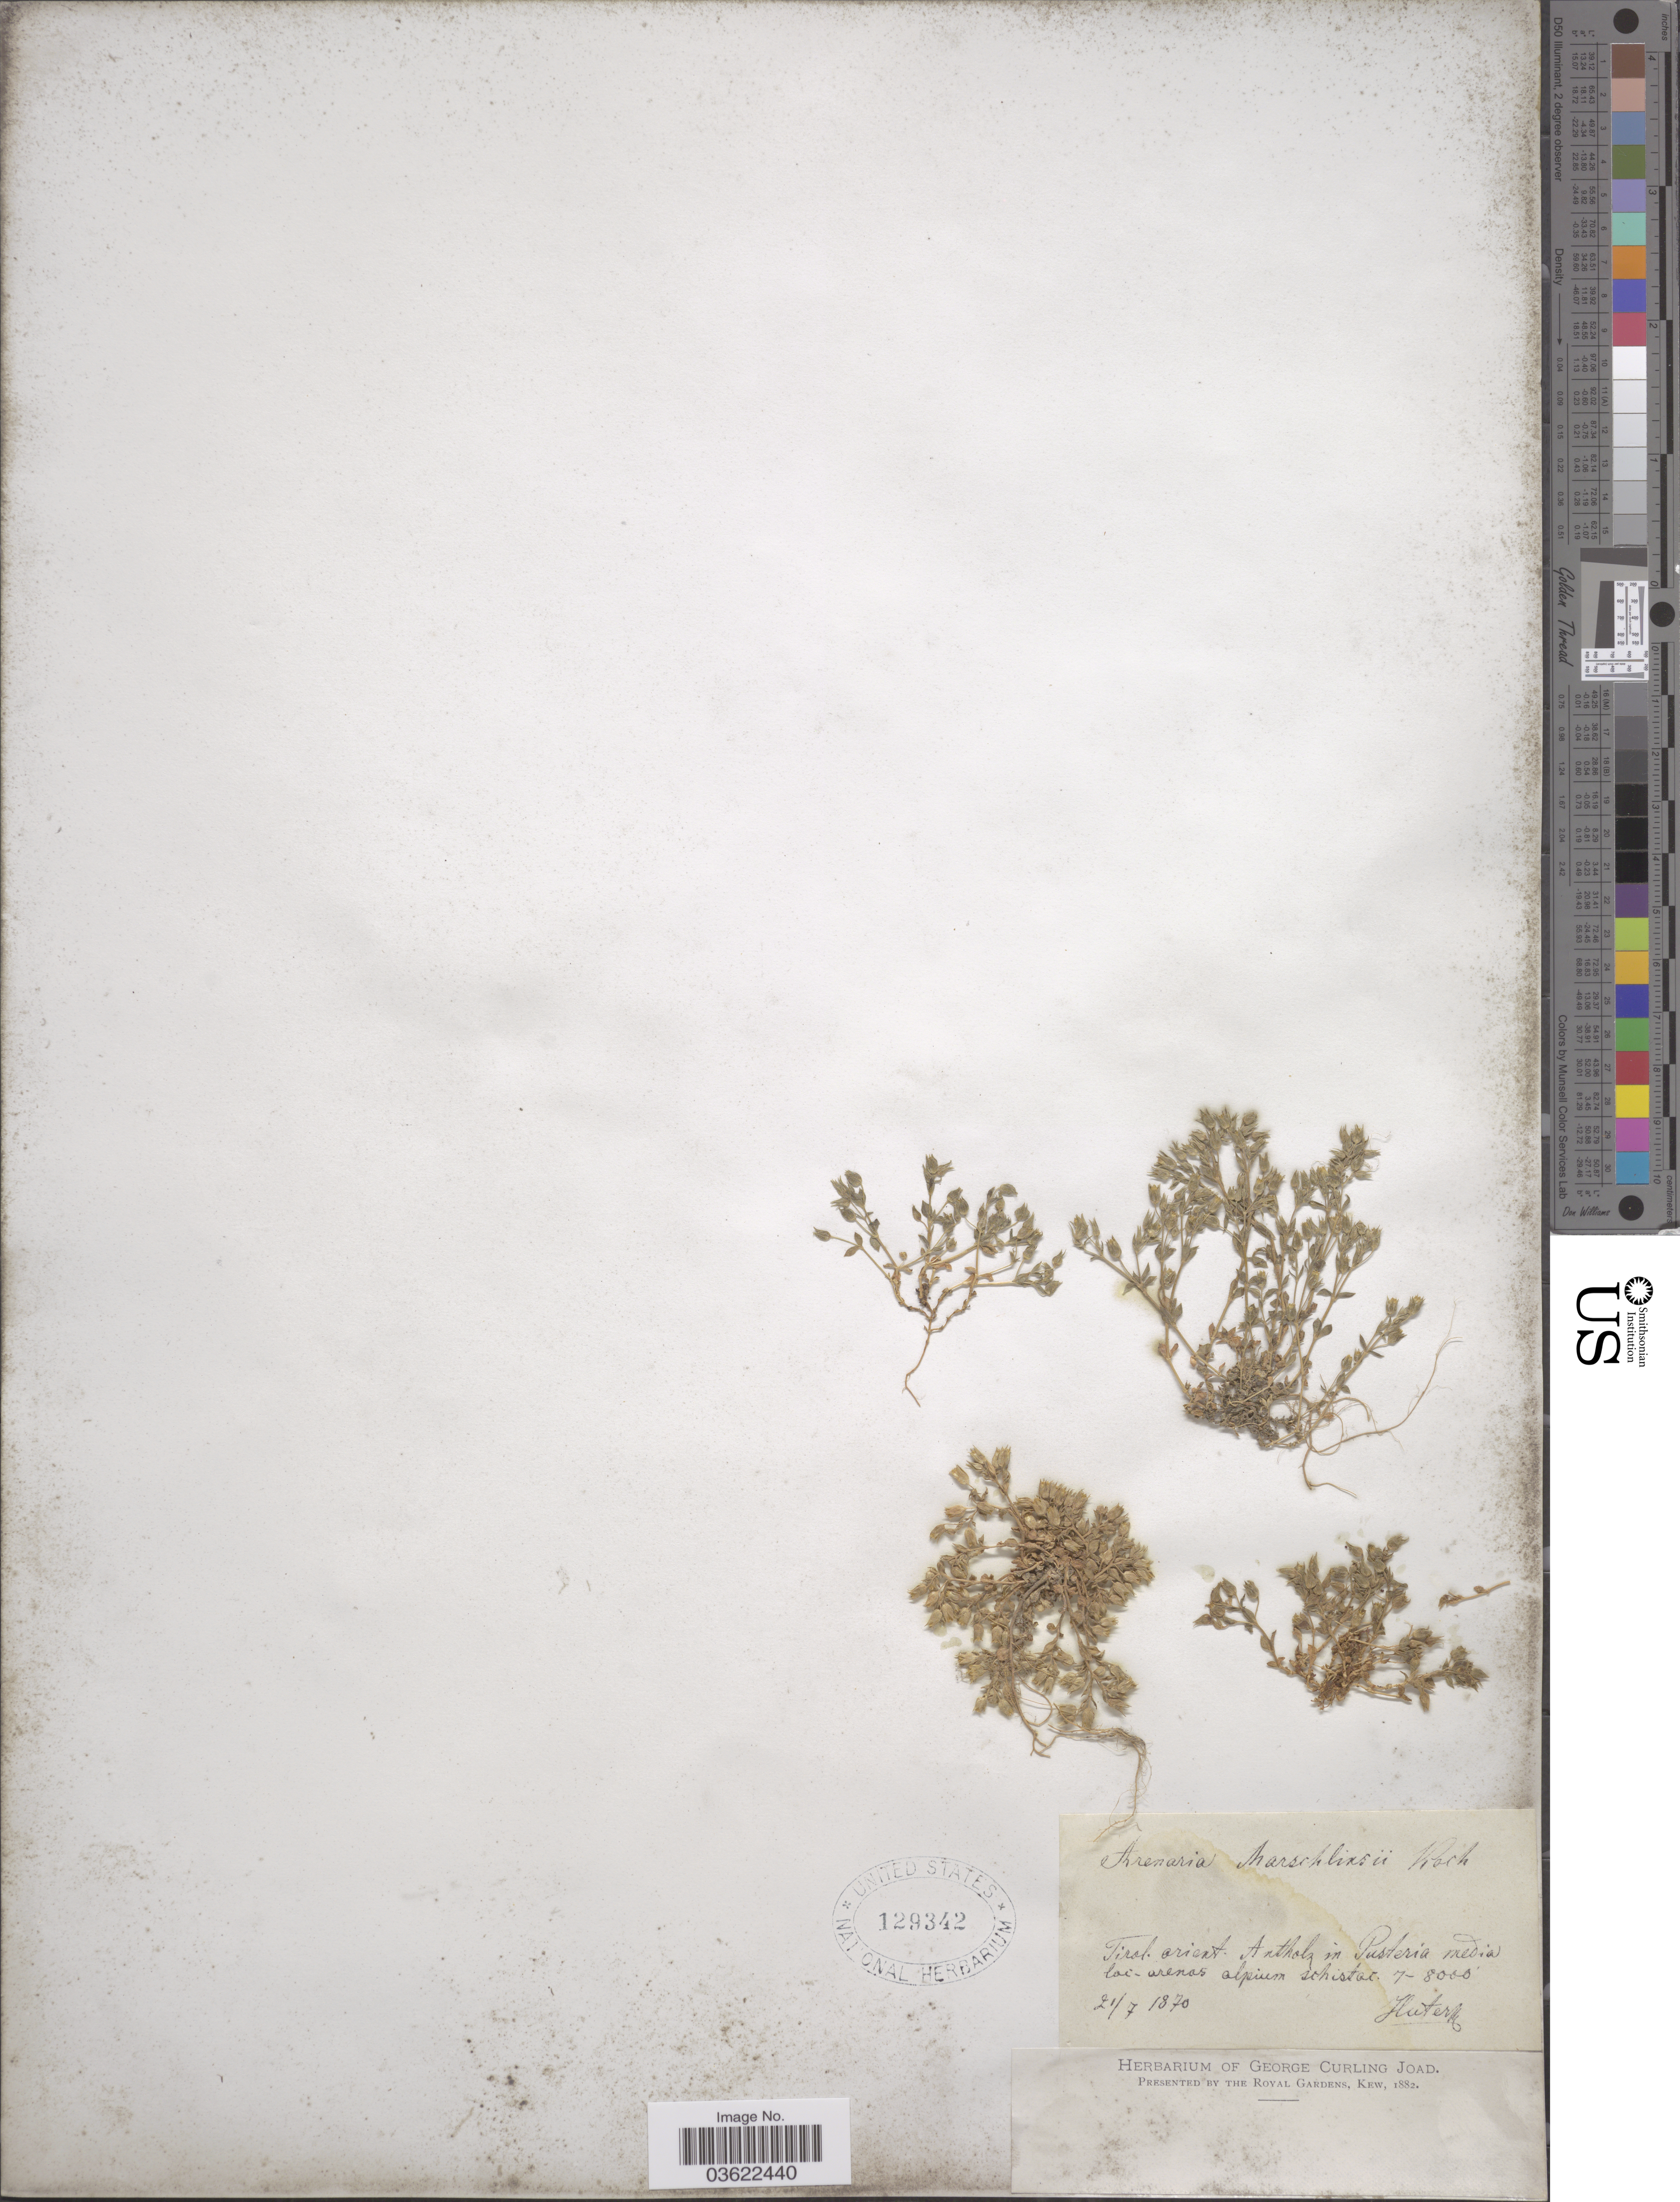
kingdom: Plantae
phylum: Tracheophyta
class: Magnoliopsida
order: Caryophyllales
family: Caryophyllaceae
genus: Arenaria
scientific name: Arenaria marschlinsii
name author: W.D.J. Koch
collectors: -. Huter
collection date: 1870-07-21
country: Italy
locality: Tirol. orient. Antholz in Pusteria media loc-arenos alpium schistar.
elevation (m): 2134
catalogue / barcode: US 129342